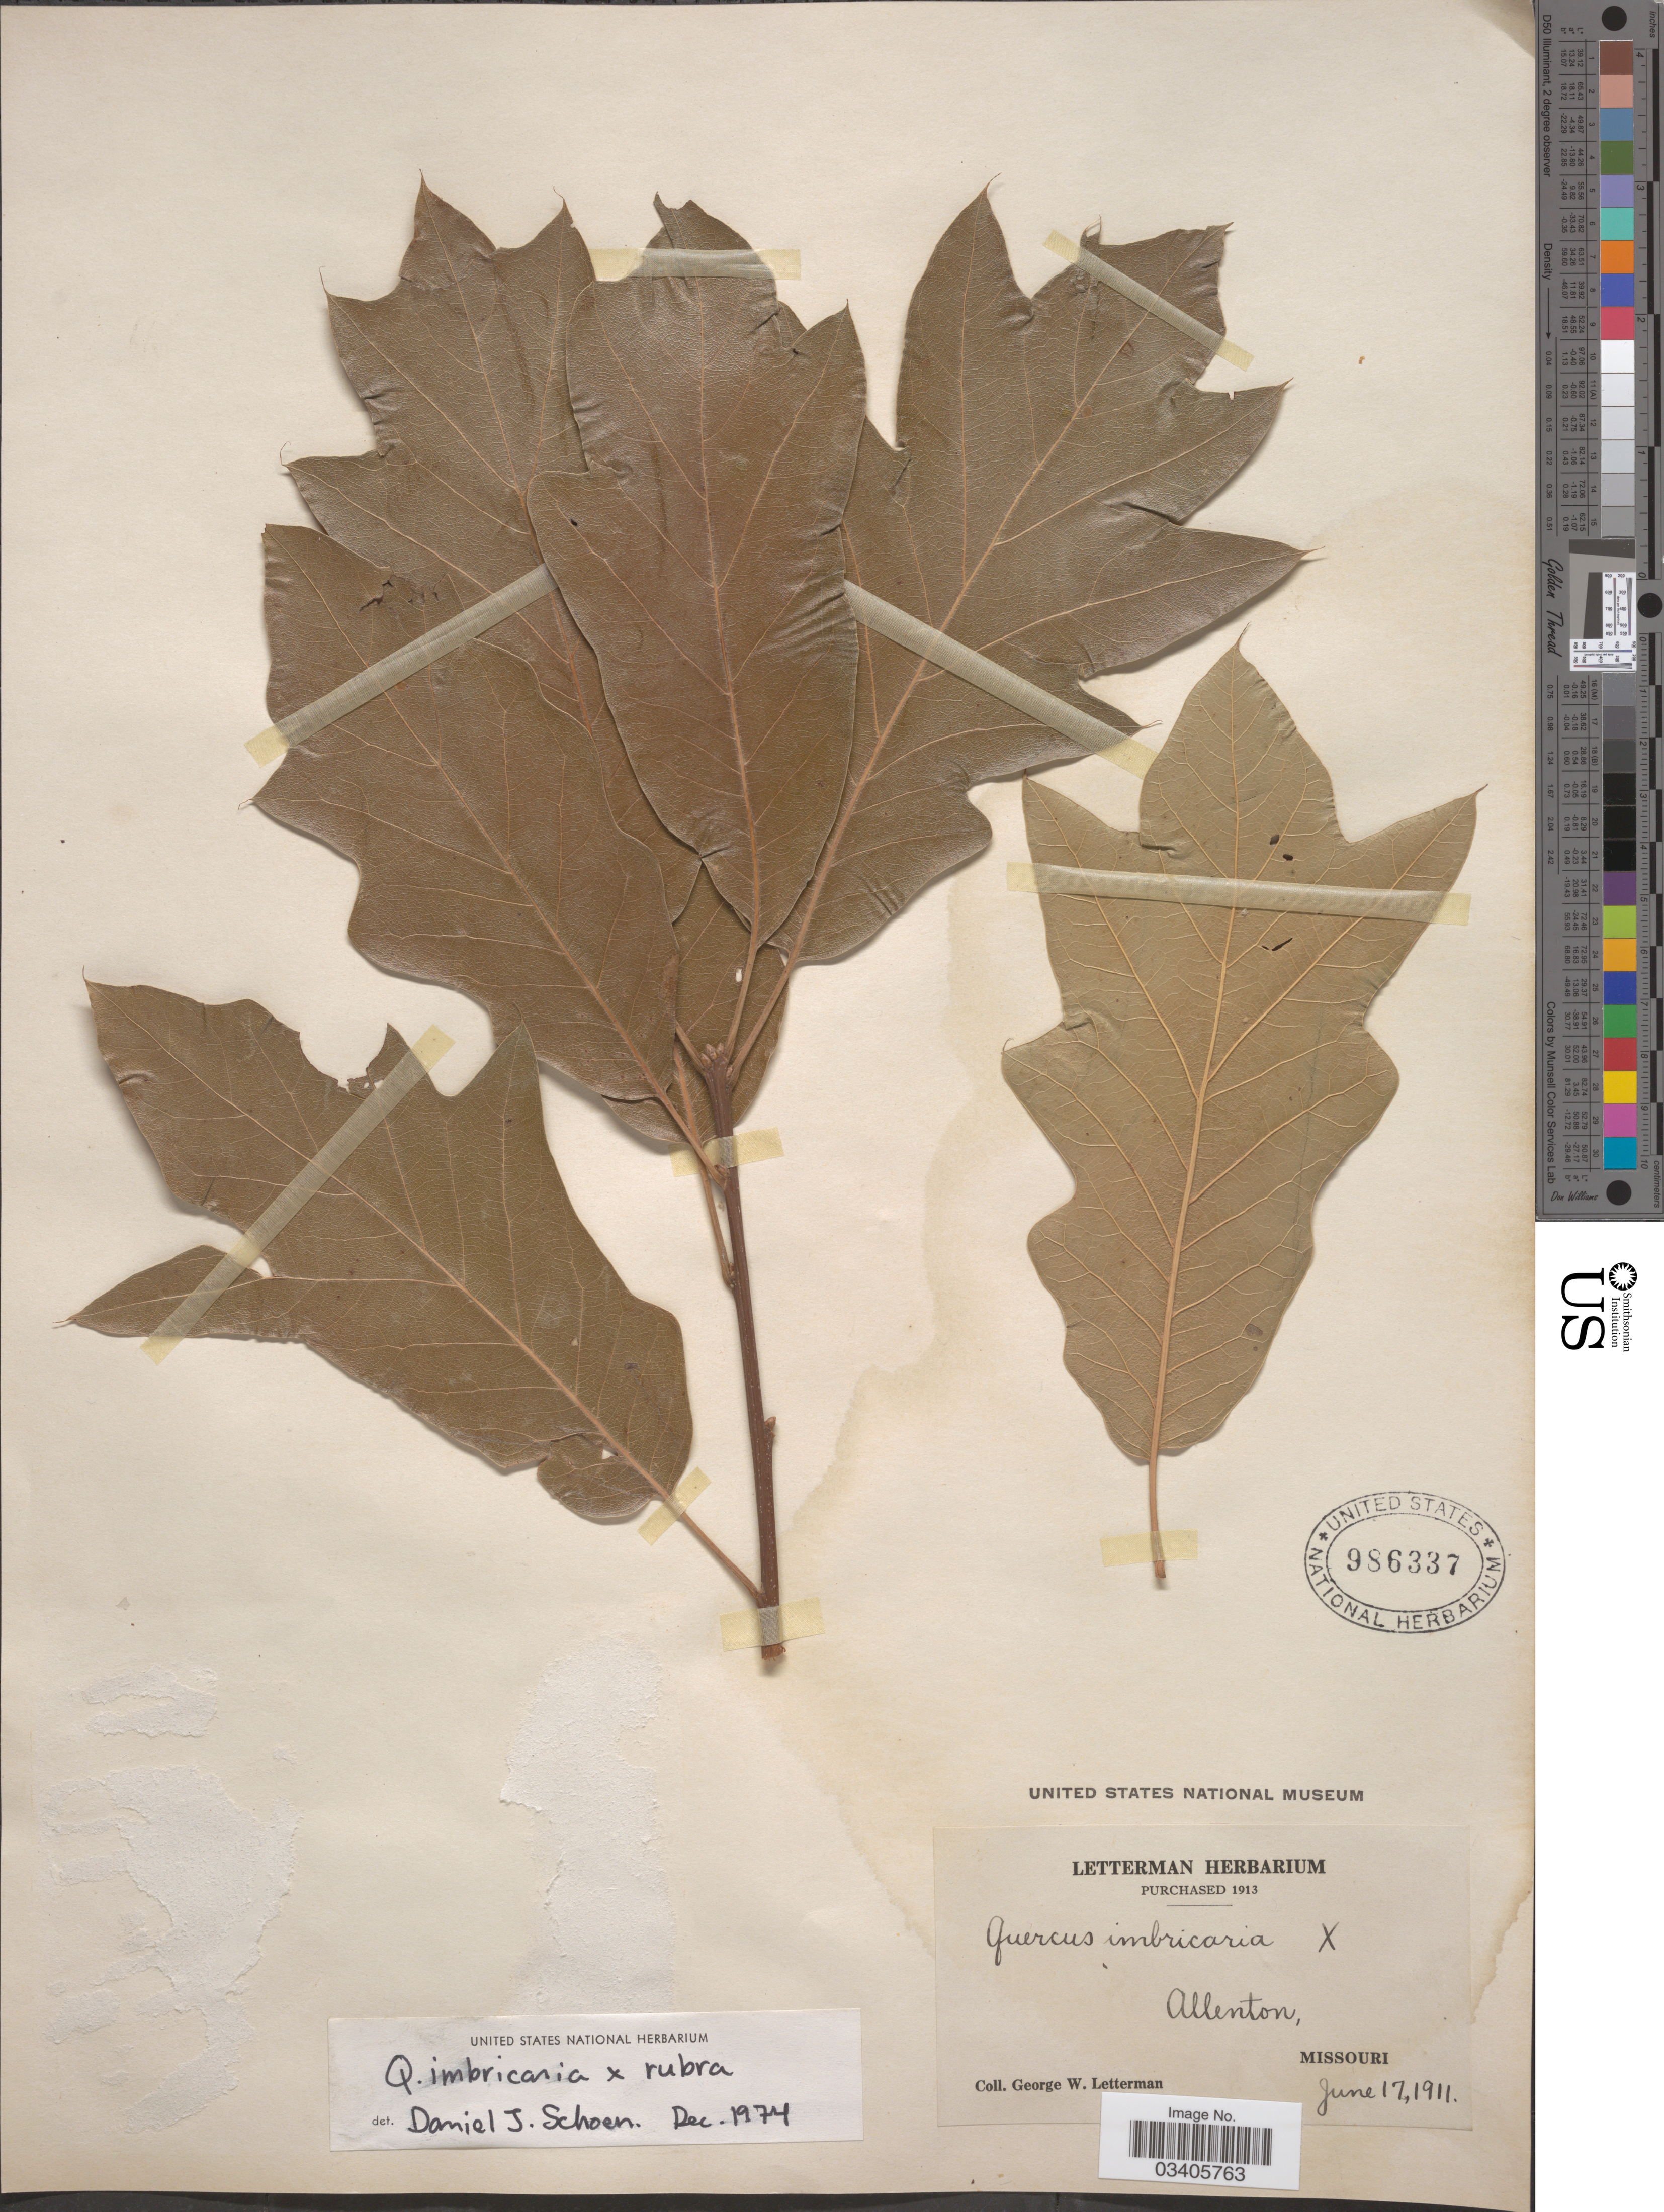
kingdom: Plantae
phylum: Tracheophyta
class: Magnoliopsida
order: Fagales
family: Fagaceae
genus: Quercus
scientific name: Quercus rubra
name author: L.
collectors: G. W. Letterman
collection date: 1911-06-17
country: United States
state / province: Missouri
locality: Allenton.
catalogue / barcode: US 986337